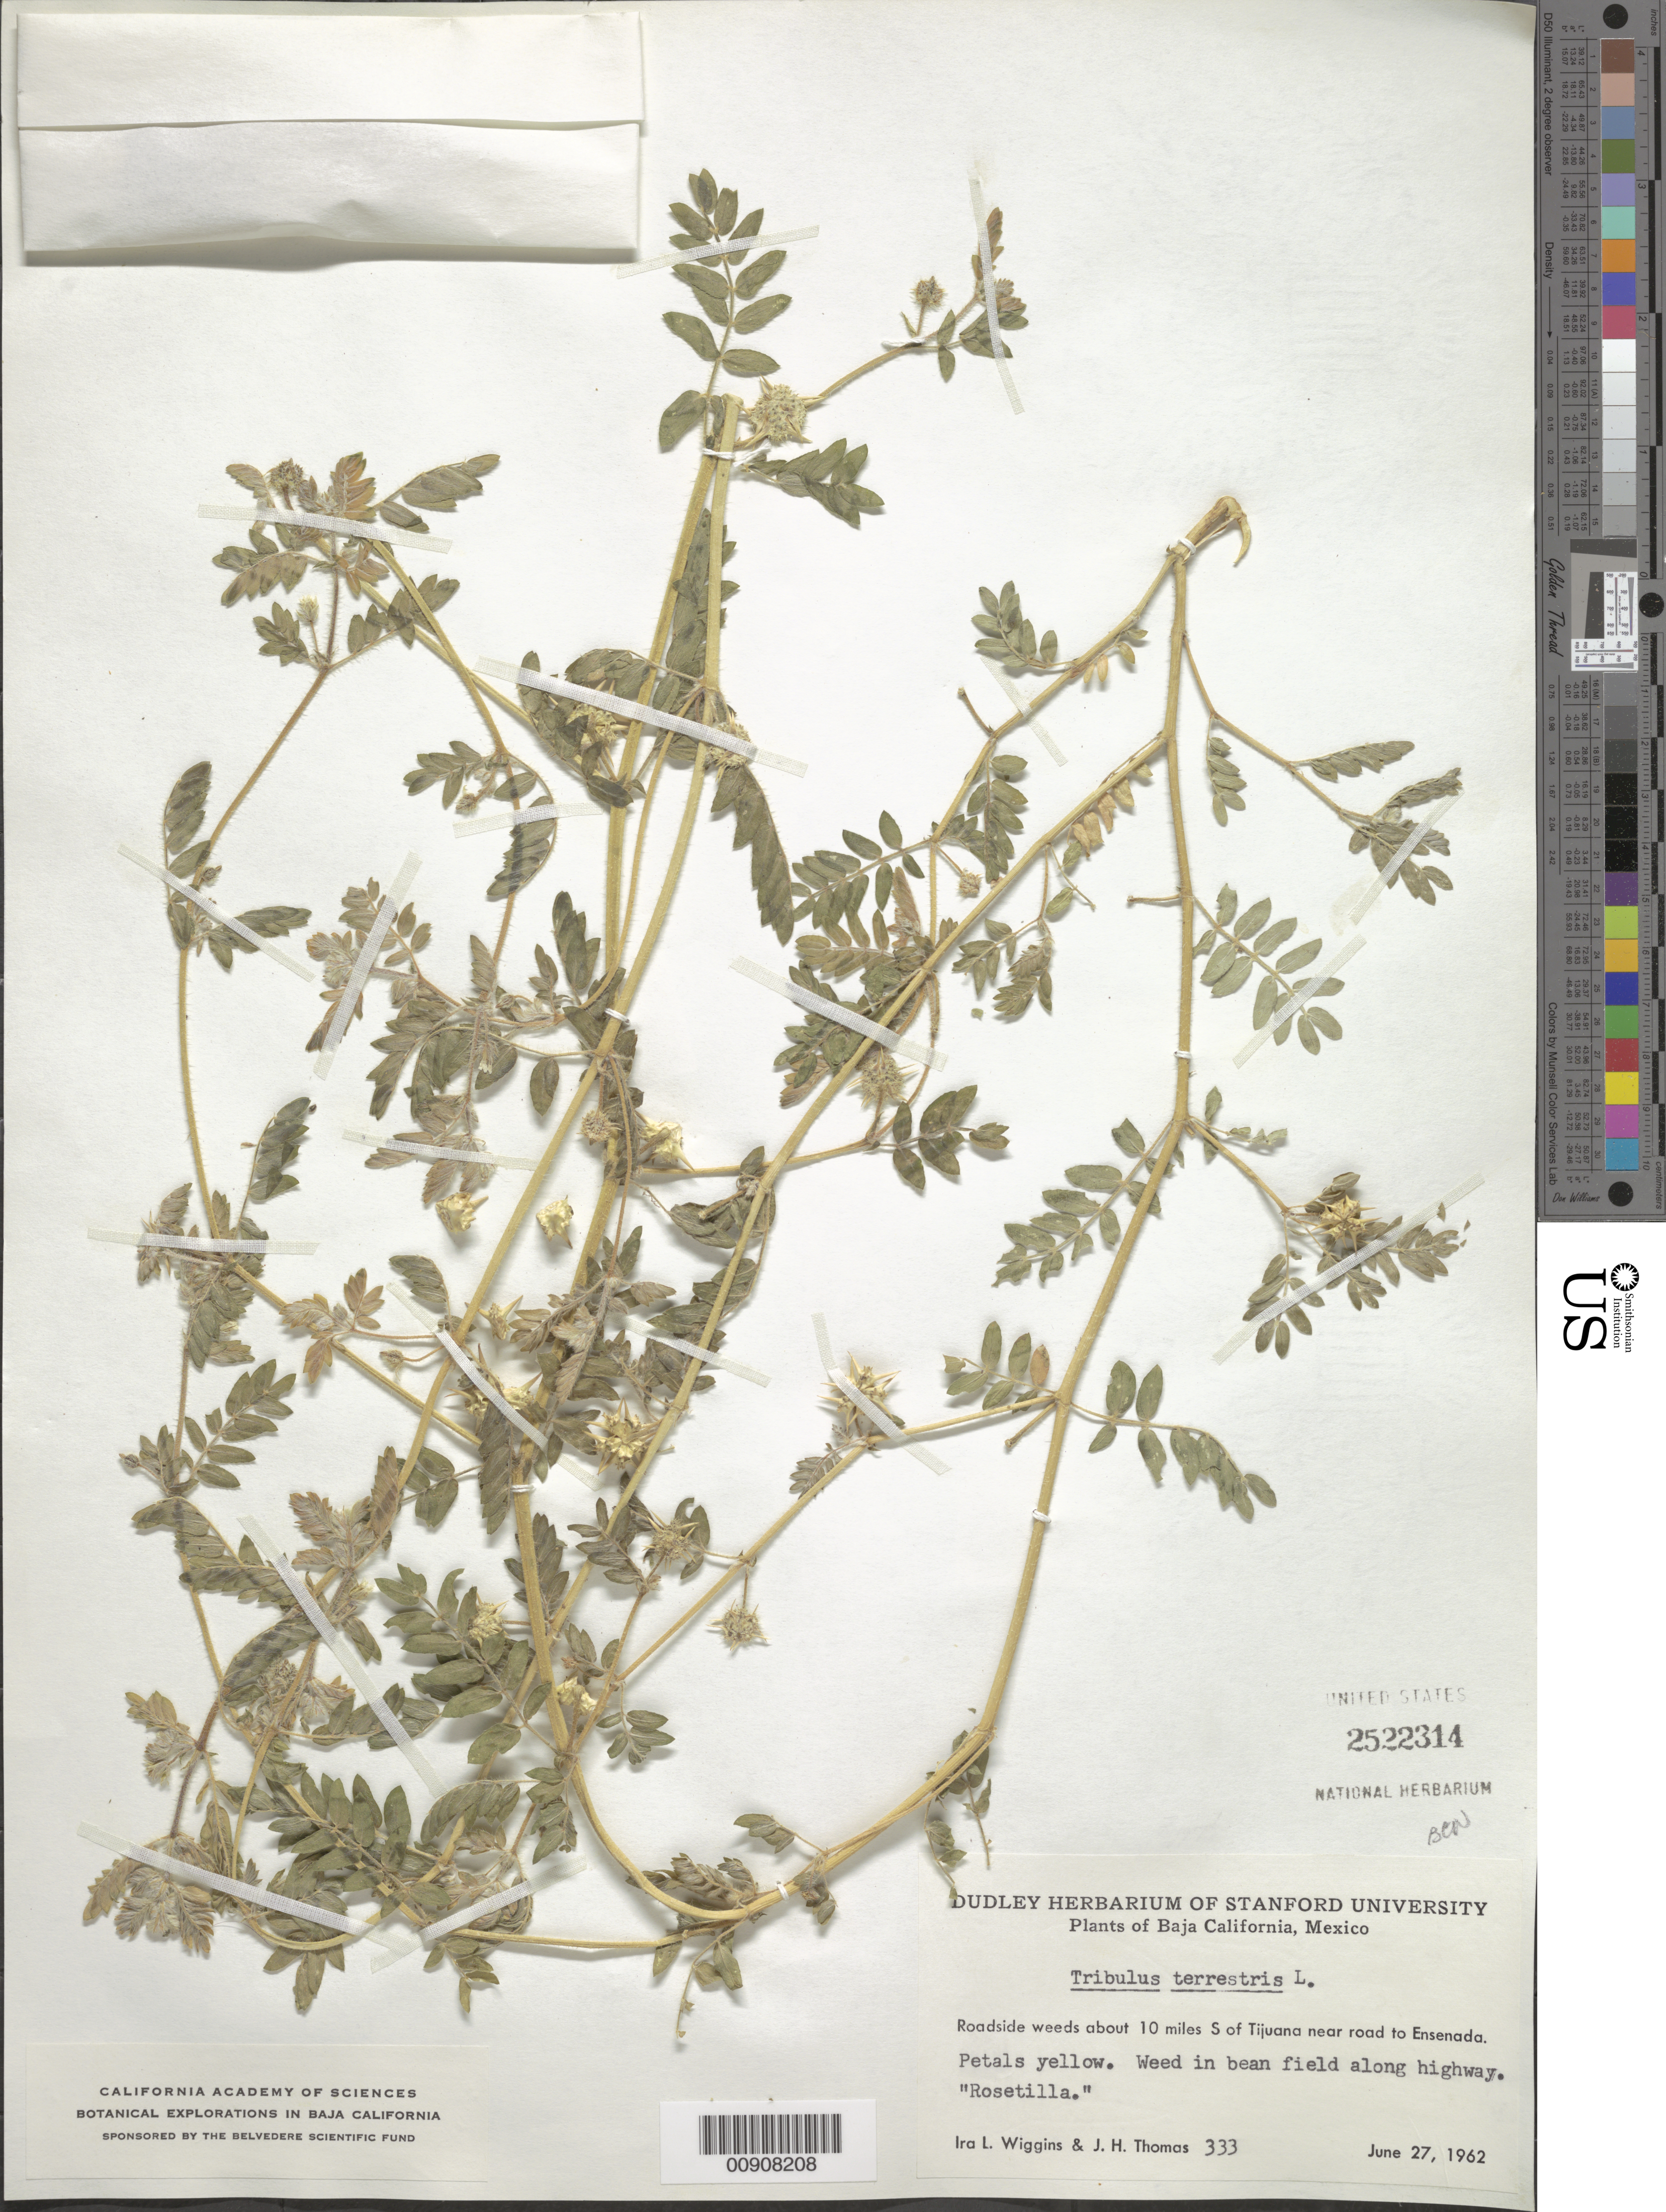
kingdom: Plantae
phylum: Tracheophyta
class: Magnoliopsida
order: Zygophyllales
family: Zygophyllaceae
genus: Tribulus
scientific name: Tribulus terrestris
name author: L.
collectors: I. L. Wiggins & J. H. Thomas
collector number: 333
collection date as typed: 27 Jun 1962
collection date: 1962-06-27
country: Mexico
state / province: Baja California Norte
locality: About 10 miles S of Tijuana near road to Ensenada, Baja California.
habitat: Roadside weeds. Weed in bean field along highway.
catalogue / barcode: US 2522314